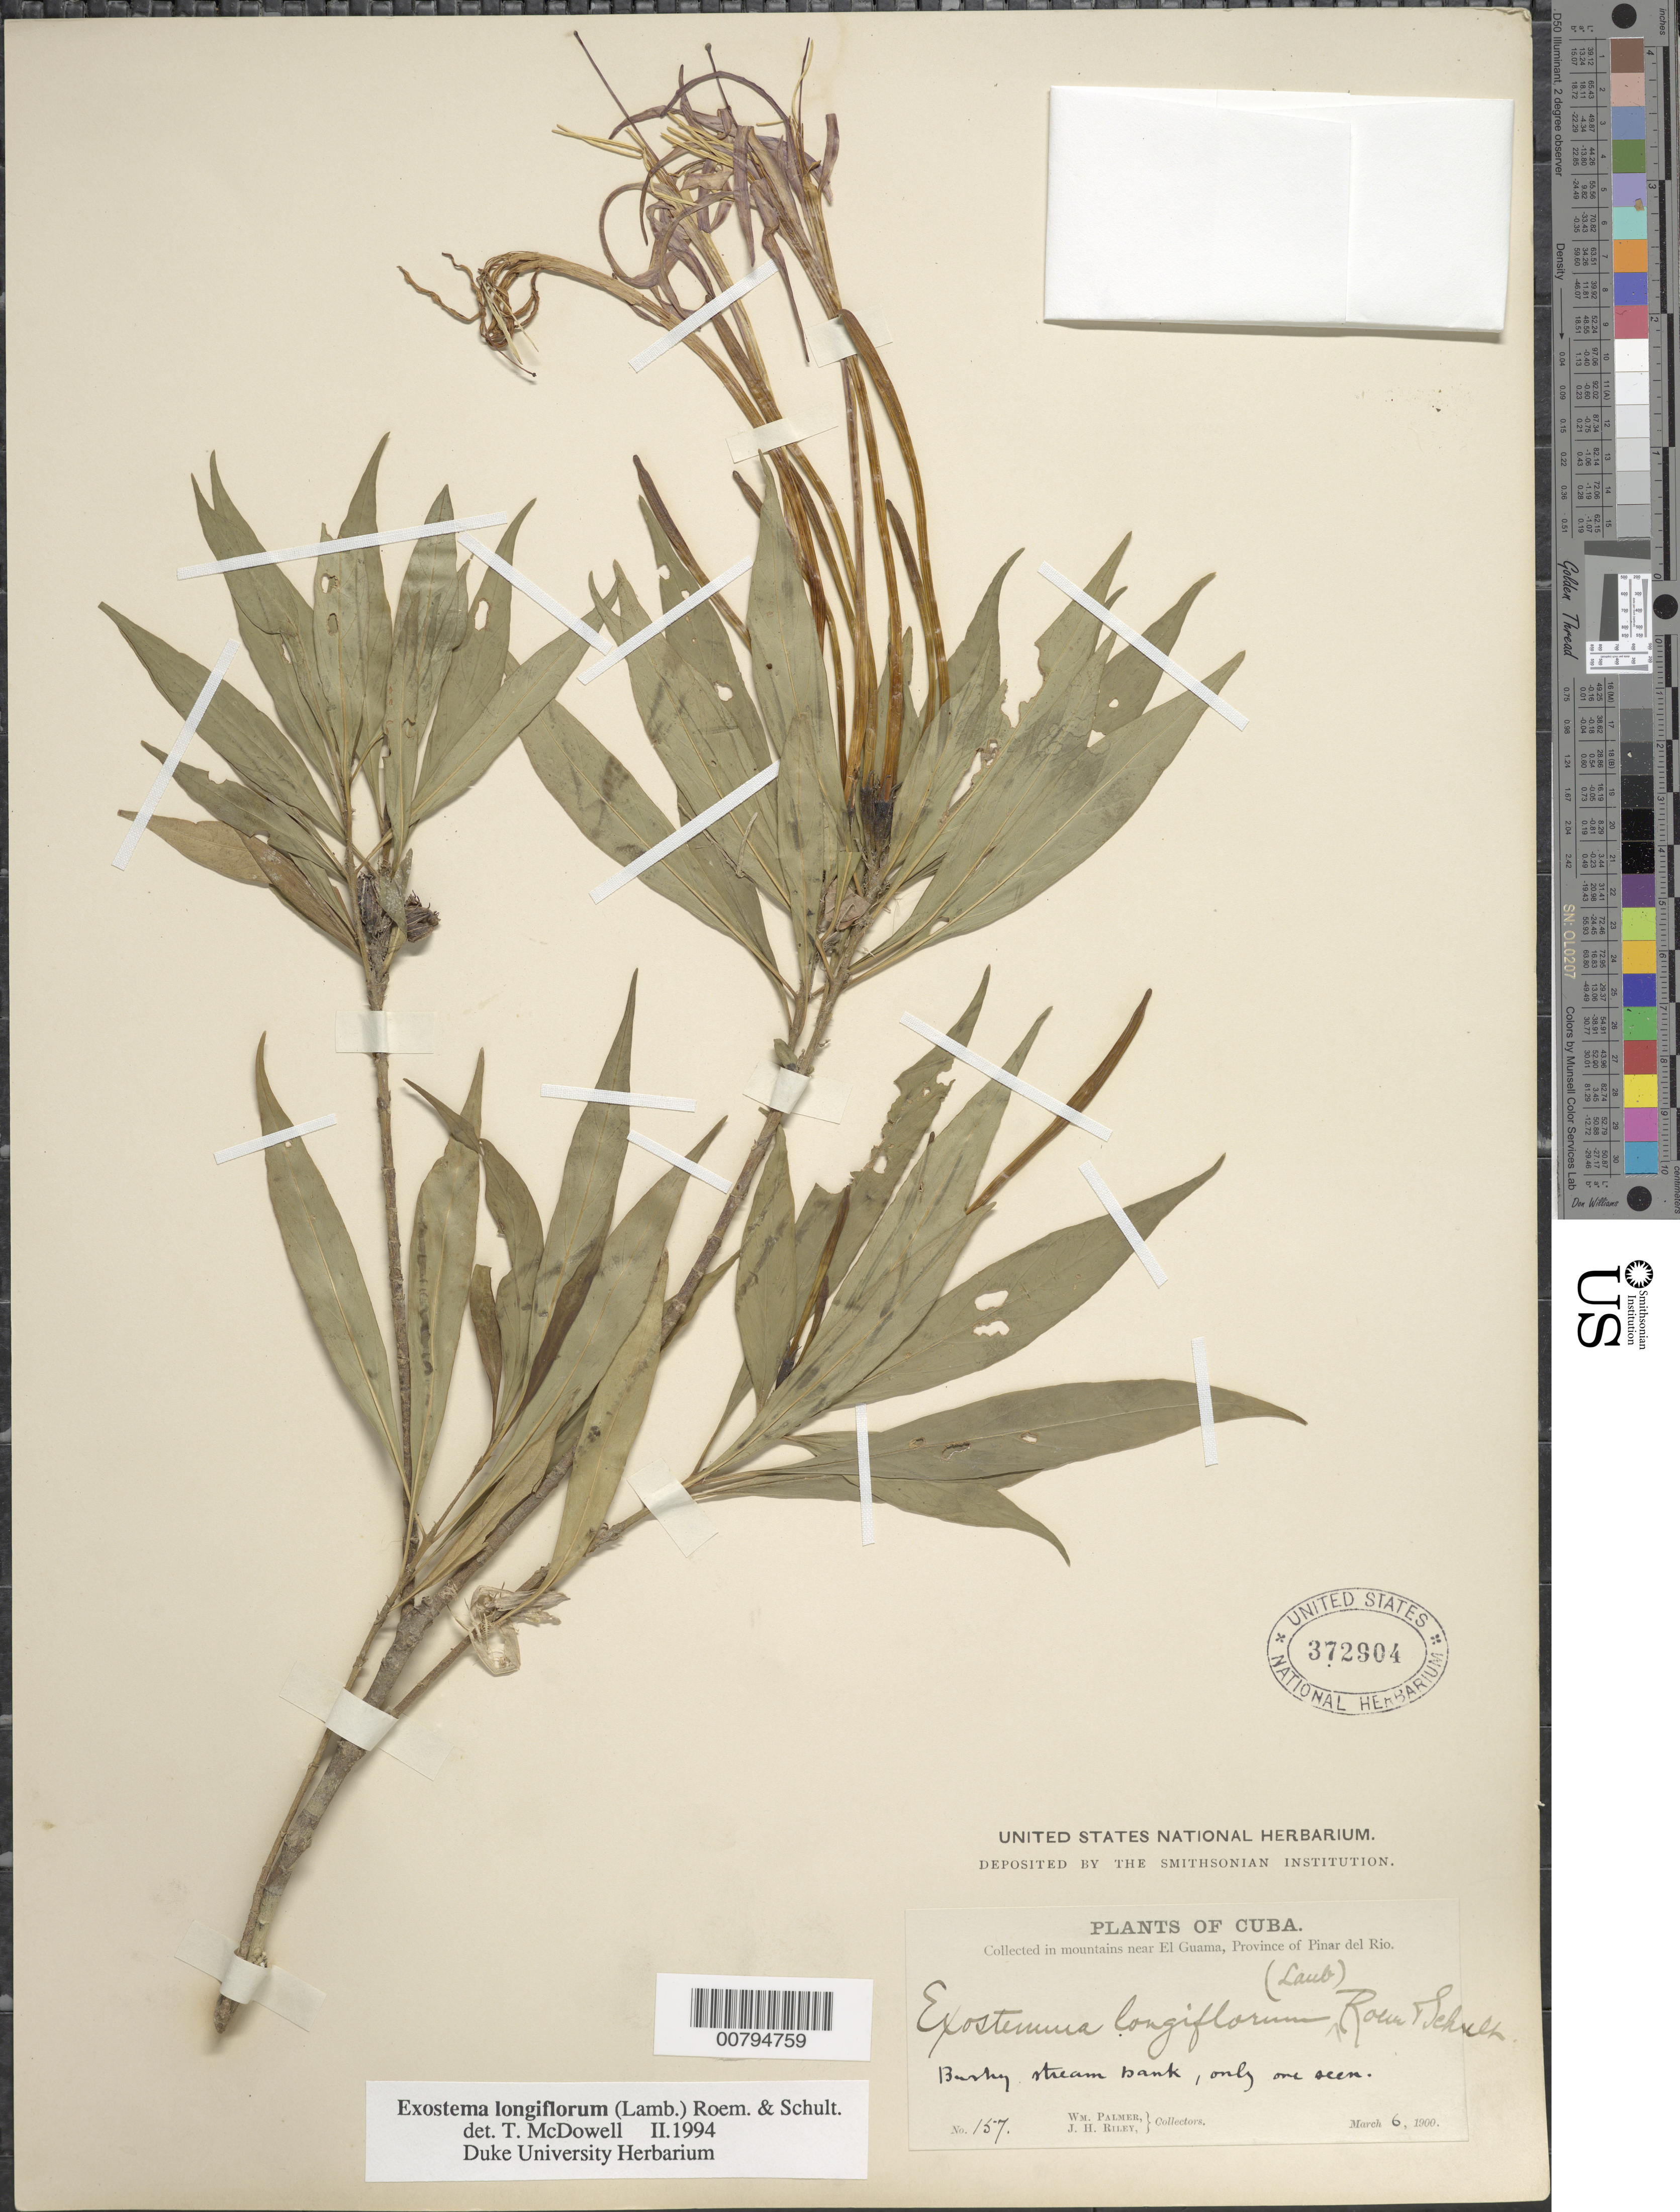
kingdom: Plantae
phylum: Tracheophyta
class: Magnoliopsida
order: Gentianales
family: Rubiaceae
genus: Exostema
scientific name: Exostema lineatum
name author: (Vahl) Roem. & Schult.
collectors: W. Palmer & J. H. Riley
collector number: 157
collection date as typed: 06 Mar 1900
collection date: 1900-03-06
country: Cuba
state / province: Pinar del Río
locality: Mountains near El Guama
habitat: Bushy stream bank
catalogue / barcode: US 372904